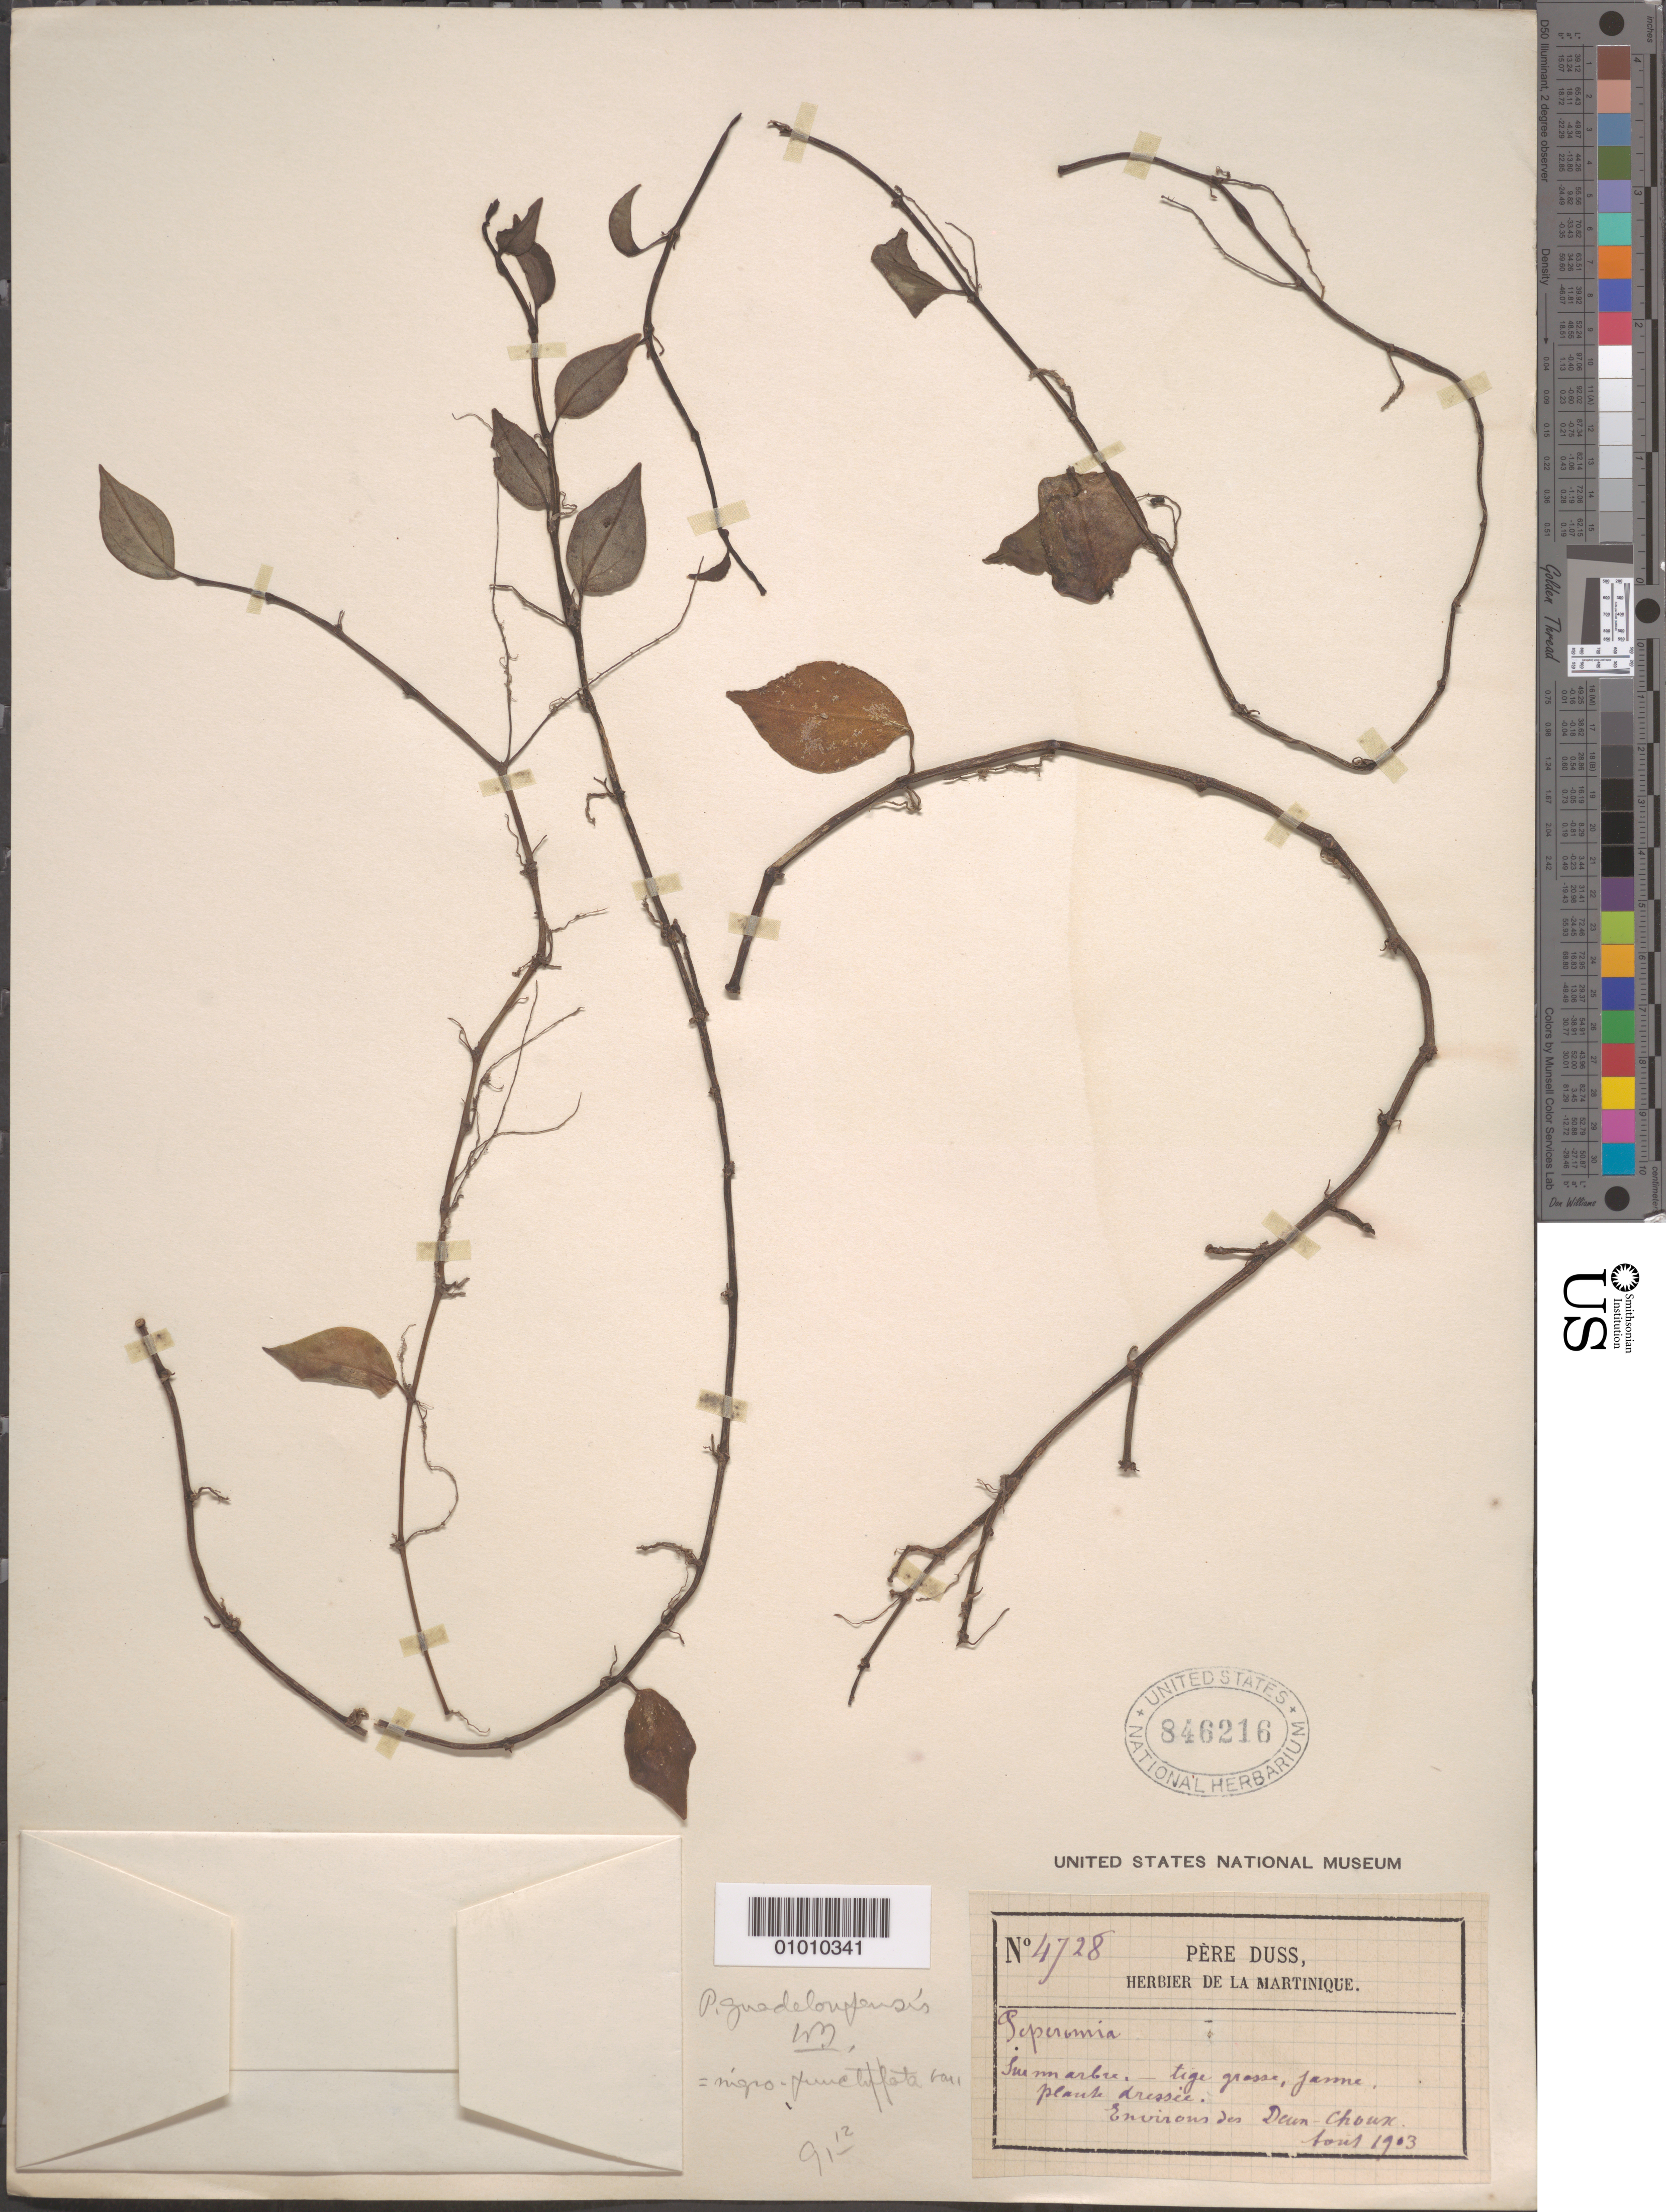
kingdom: Plantae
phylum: Tracheophyta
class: Magnoliopsida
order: Piperales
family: Piperaceae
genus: Peperomia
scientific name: Peperomia nigropunctata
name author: Miq.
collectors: Père Duss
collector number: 4728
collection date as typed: Jan 1903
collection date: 1903-01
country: Martinique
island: Martinique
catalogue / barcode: US 846216